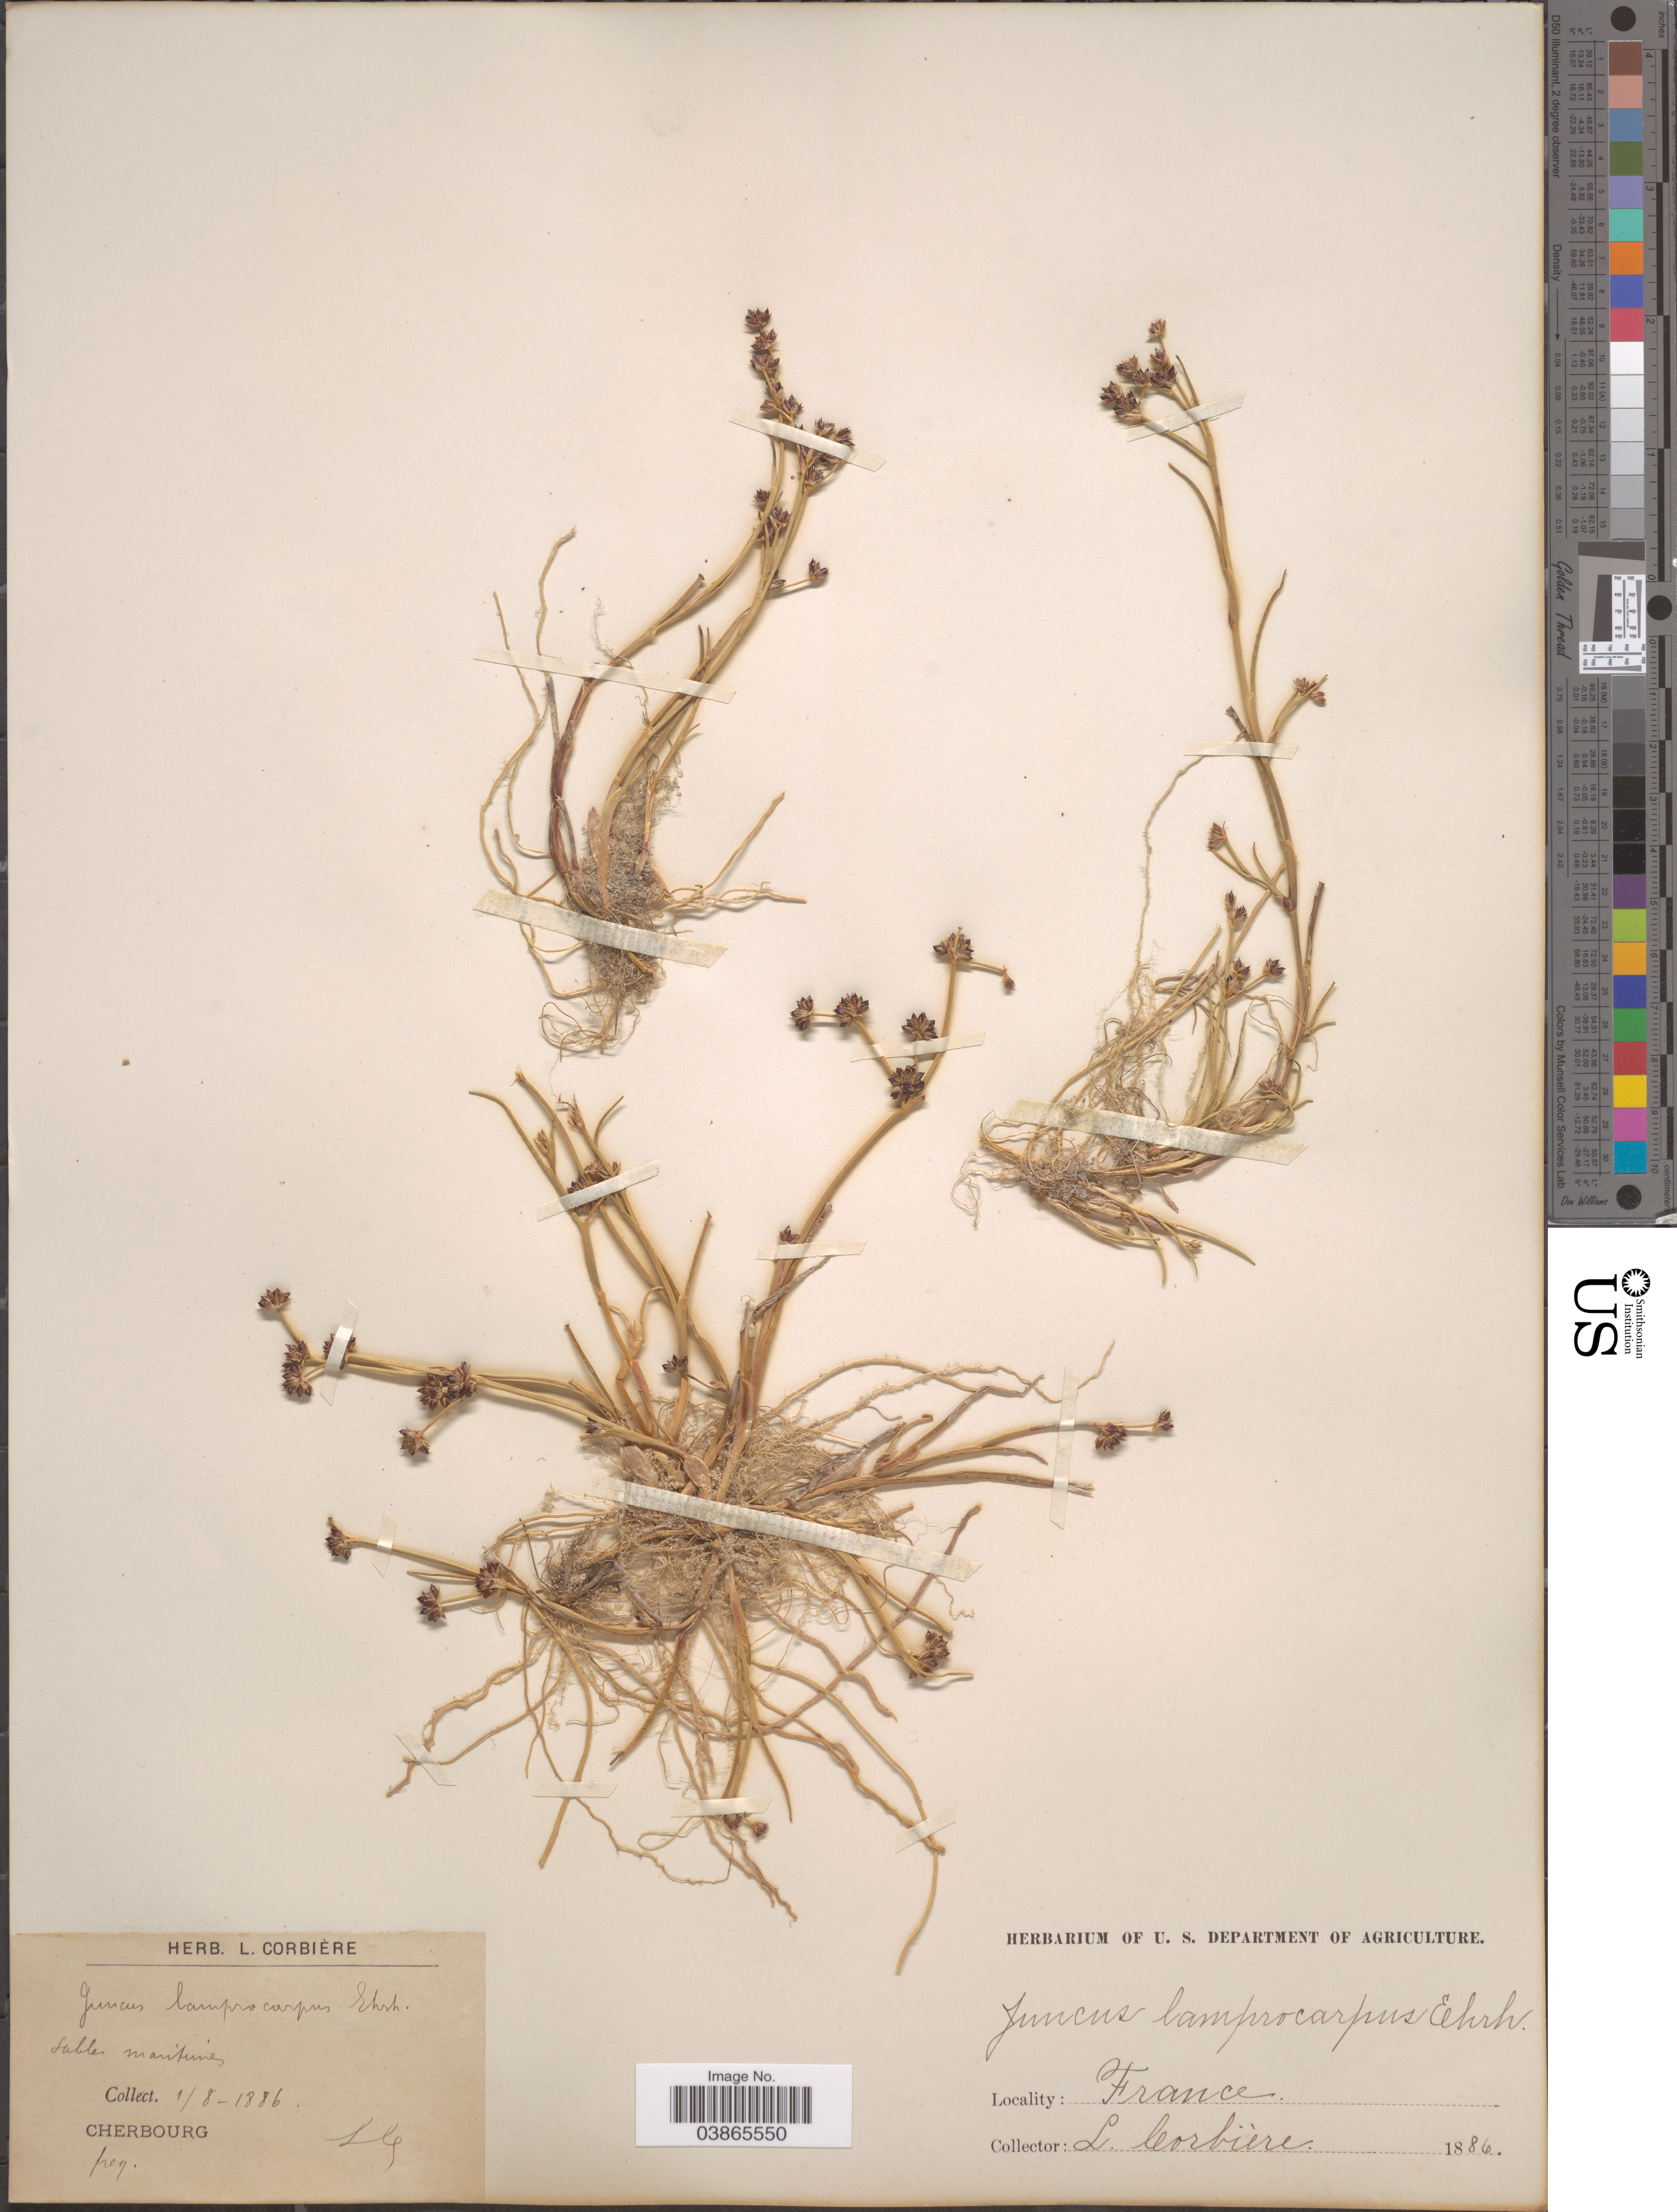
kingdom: Plantae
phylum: Tracheophyta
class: Liliopsida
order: Poales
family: Juncaceae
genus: Juncus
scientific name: Juncus lampocarpus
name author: Ehrh.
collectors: L. Corbière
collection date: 1886-08-01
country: France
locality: Cherbourg.